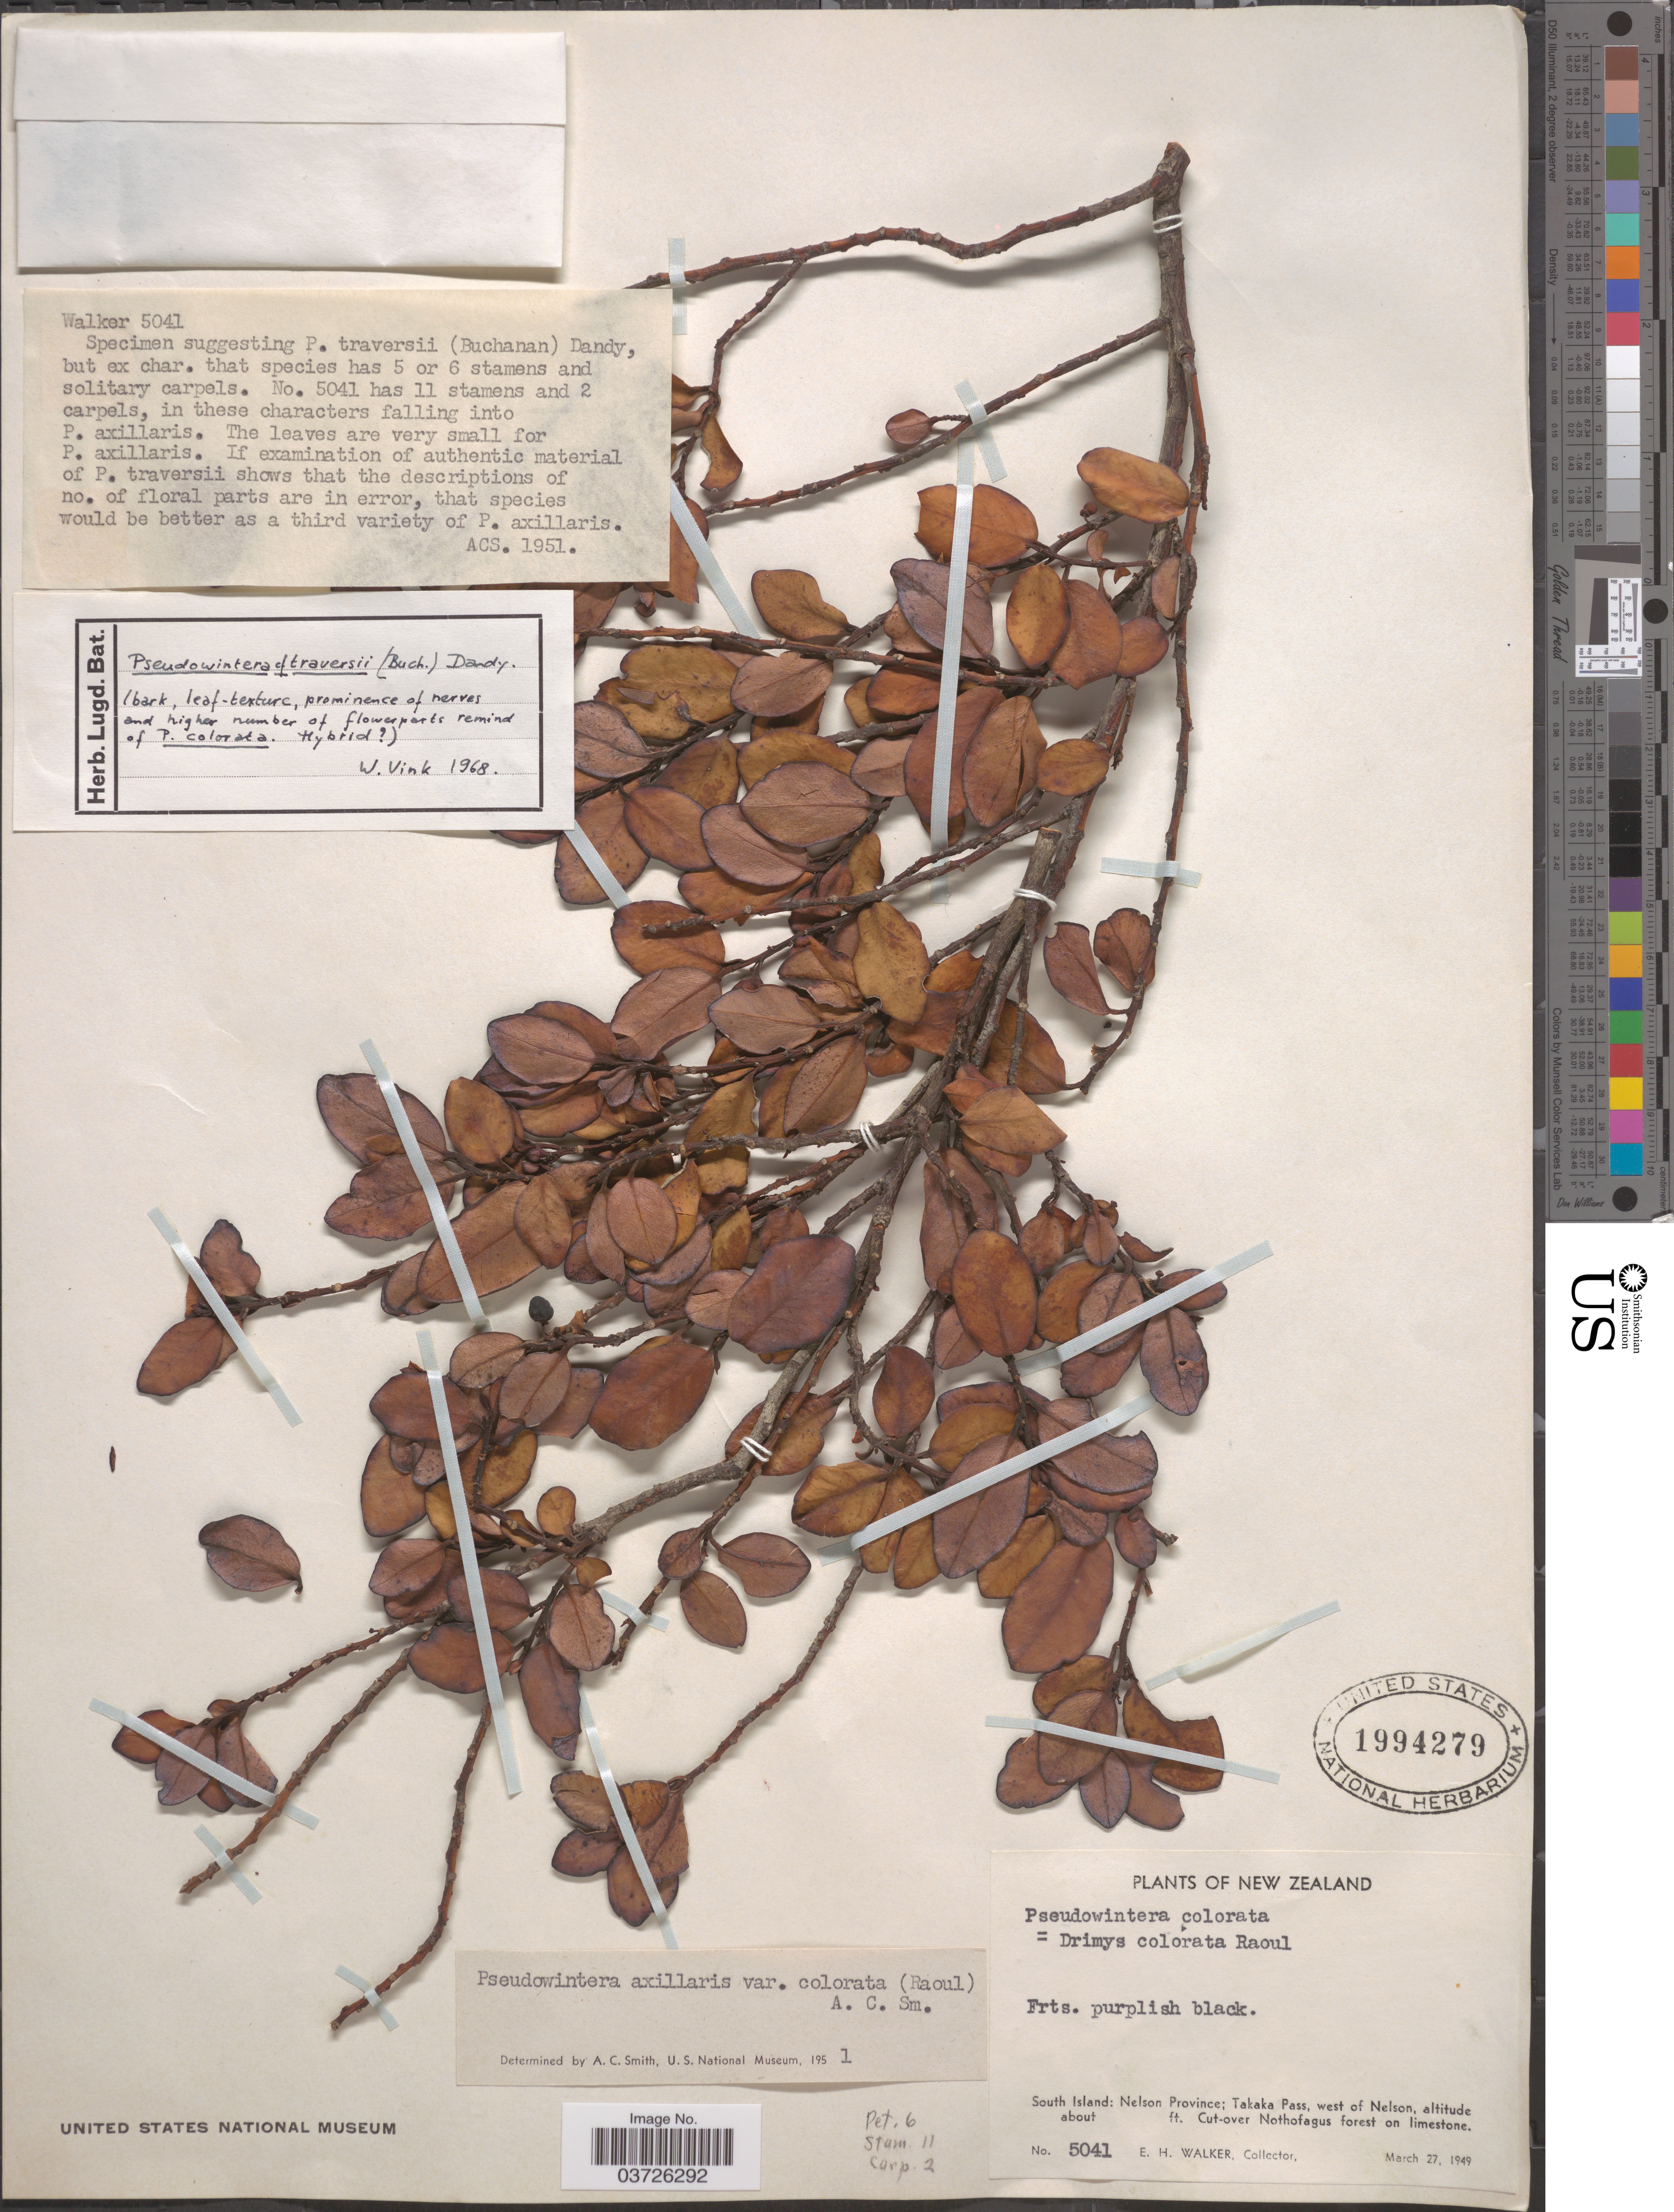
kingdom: Plantae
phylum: Tracheophyta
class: Magnoliopsida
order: Canellales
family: Winteraceae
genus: Pseudowintera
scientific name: Pseudowintera colorata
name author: (Raoul) Dandy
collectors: E. H. Walker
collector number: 5041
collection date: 1949-03-27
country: New Zealand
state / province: Nelson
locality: South Island: Takaka Pass, west of Nelson.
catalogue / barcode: US 1994279